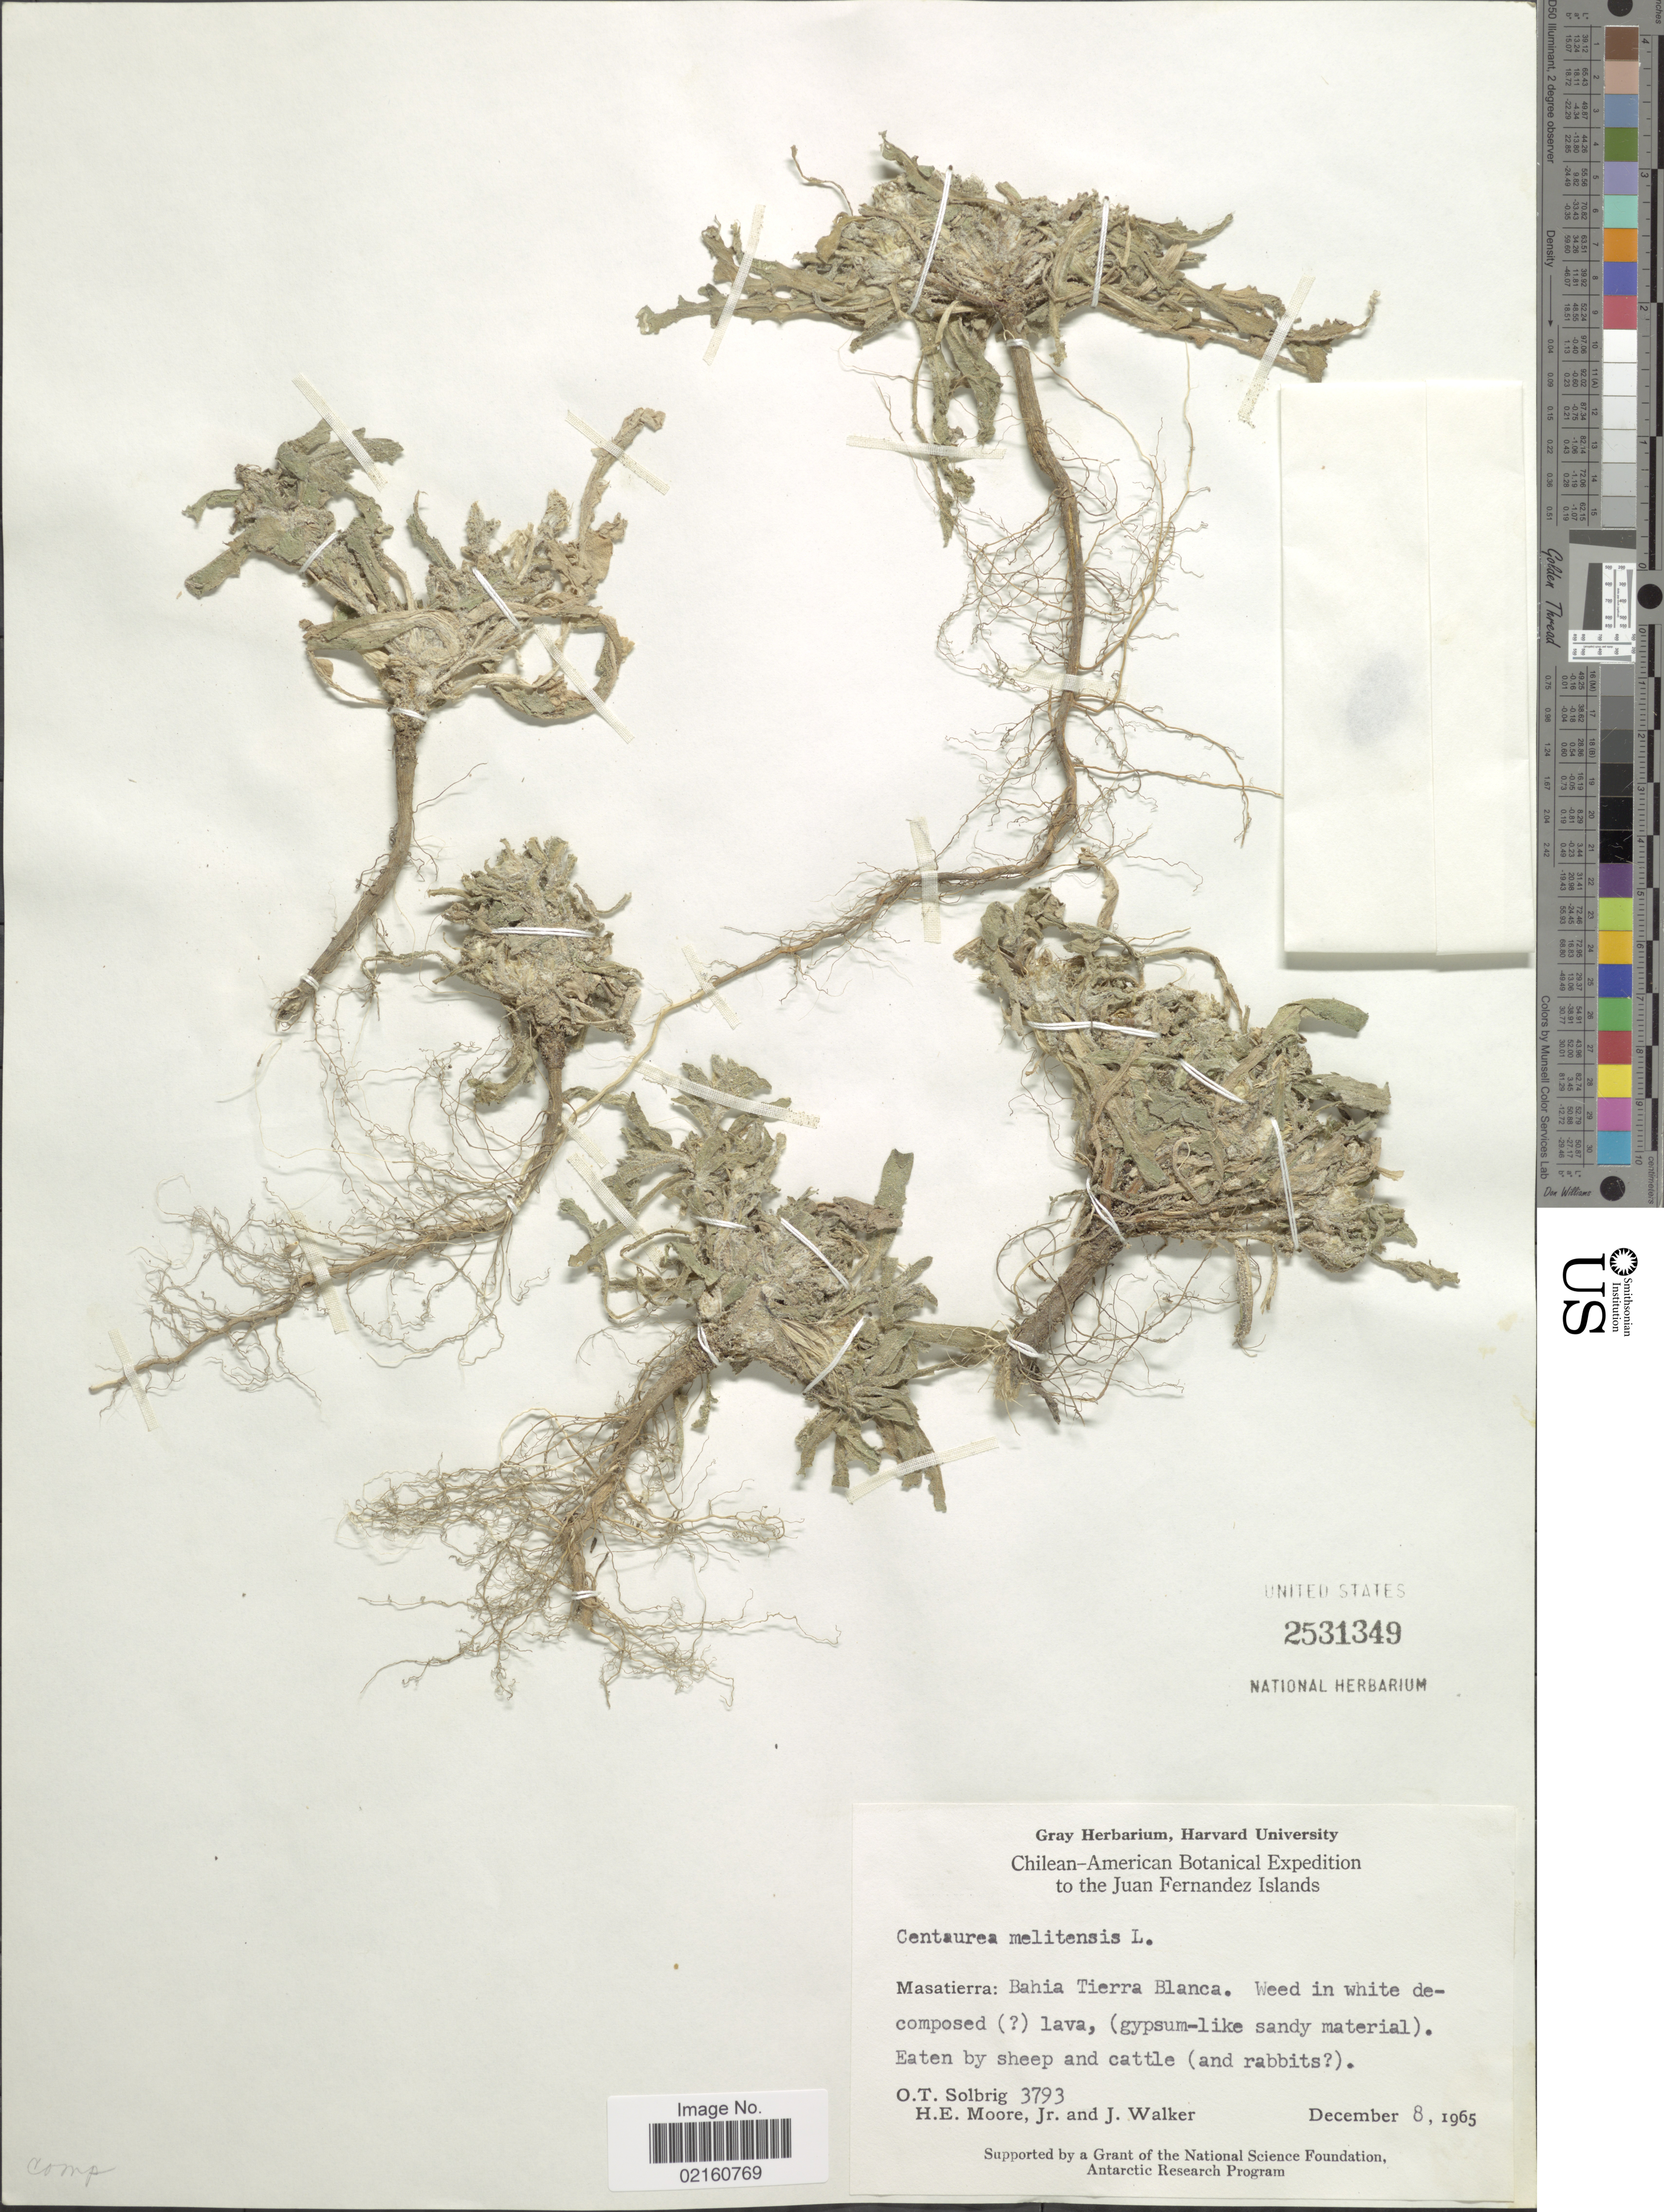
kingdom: Plantae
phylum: Tracheophyta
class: Magnoliopsida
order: Asterales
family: Asteraceae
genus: Centaurea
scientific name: Centaurea melitensis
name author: L.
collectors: O. T. Solbrig, H. Moore & J. Walker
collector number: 3793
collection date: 1965-12-08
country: Chile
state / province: Valparaíso (V)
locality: Juan Fernandez Islands, Masatierra, Bahia Tierra Blanca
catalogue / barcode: US 2531349